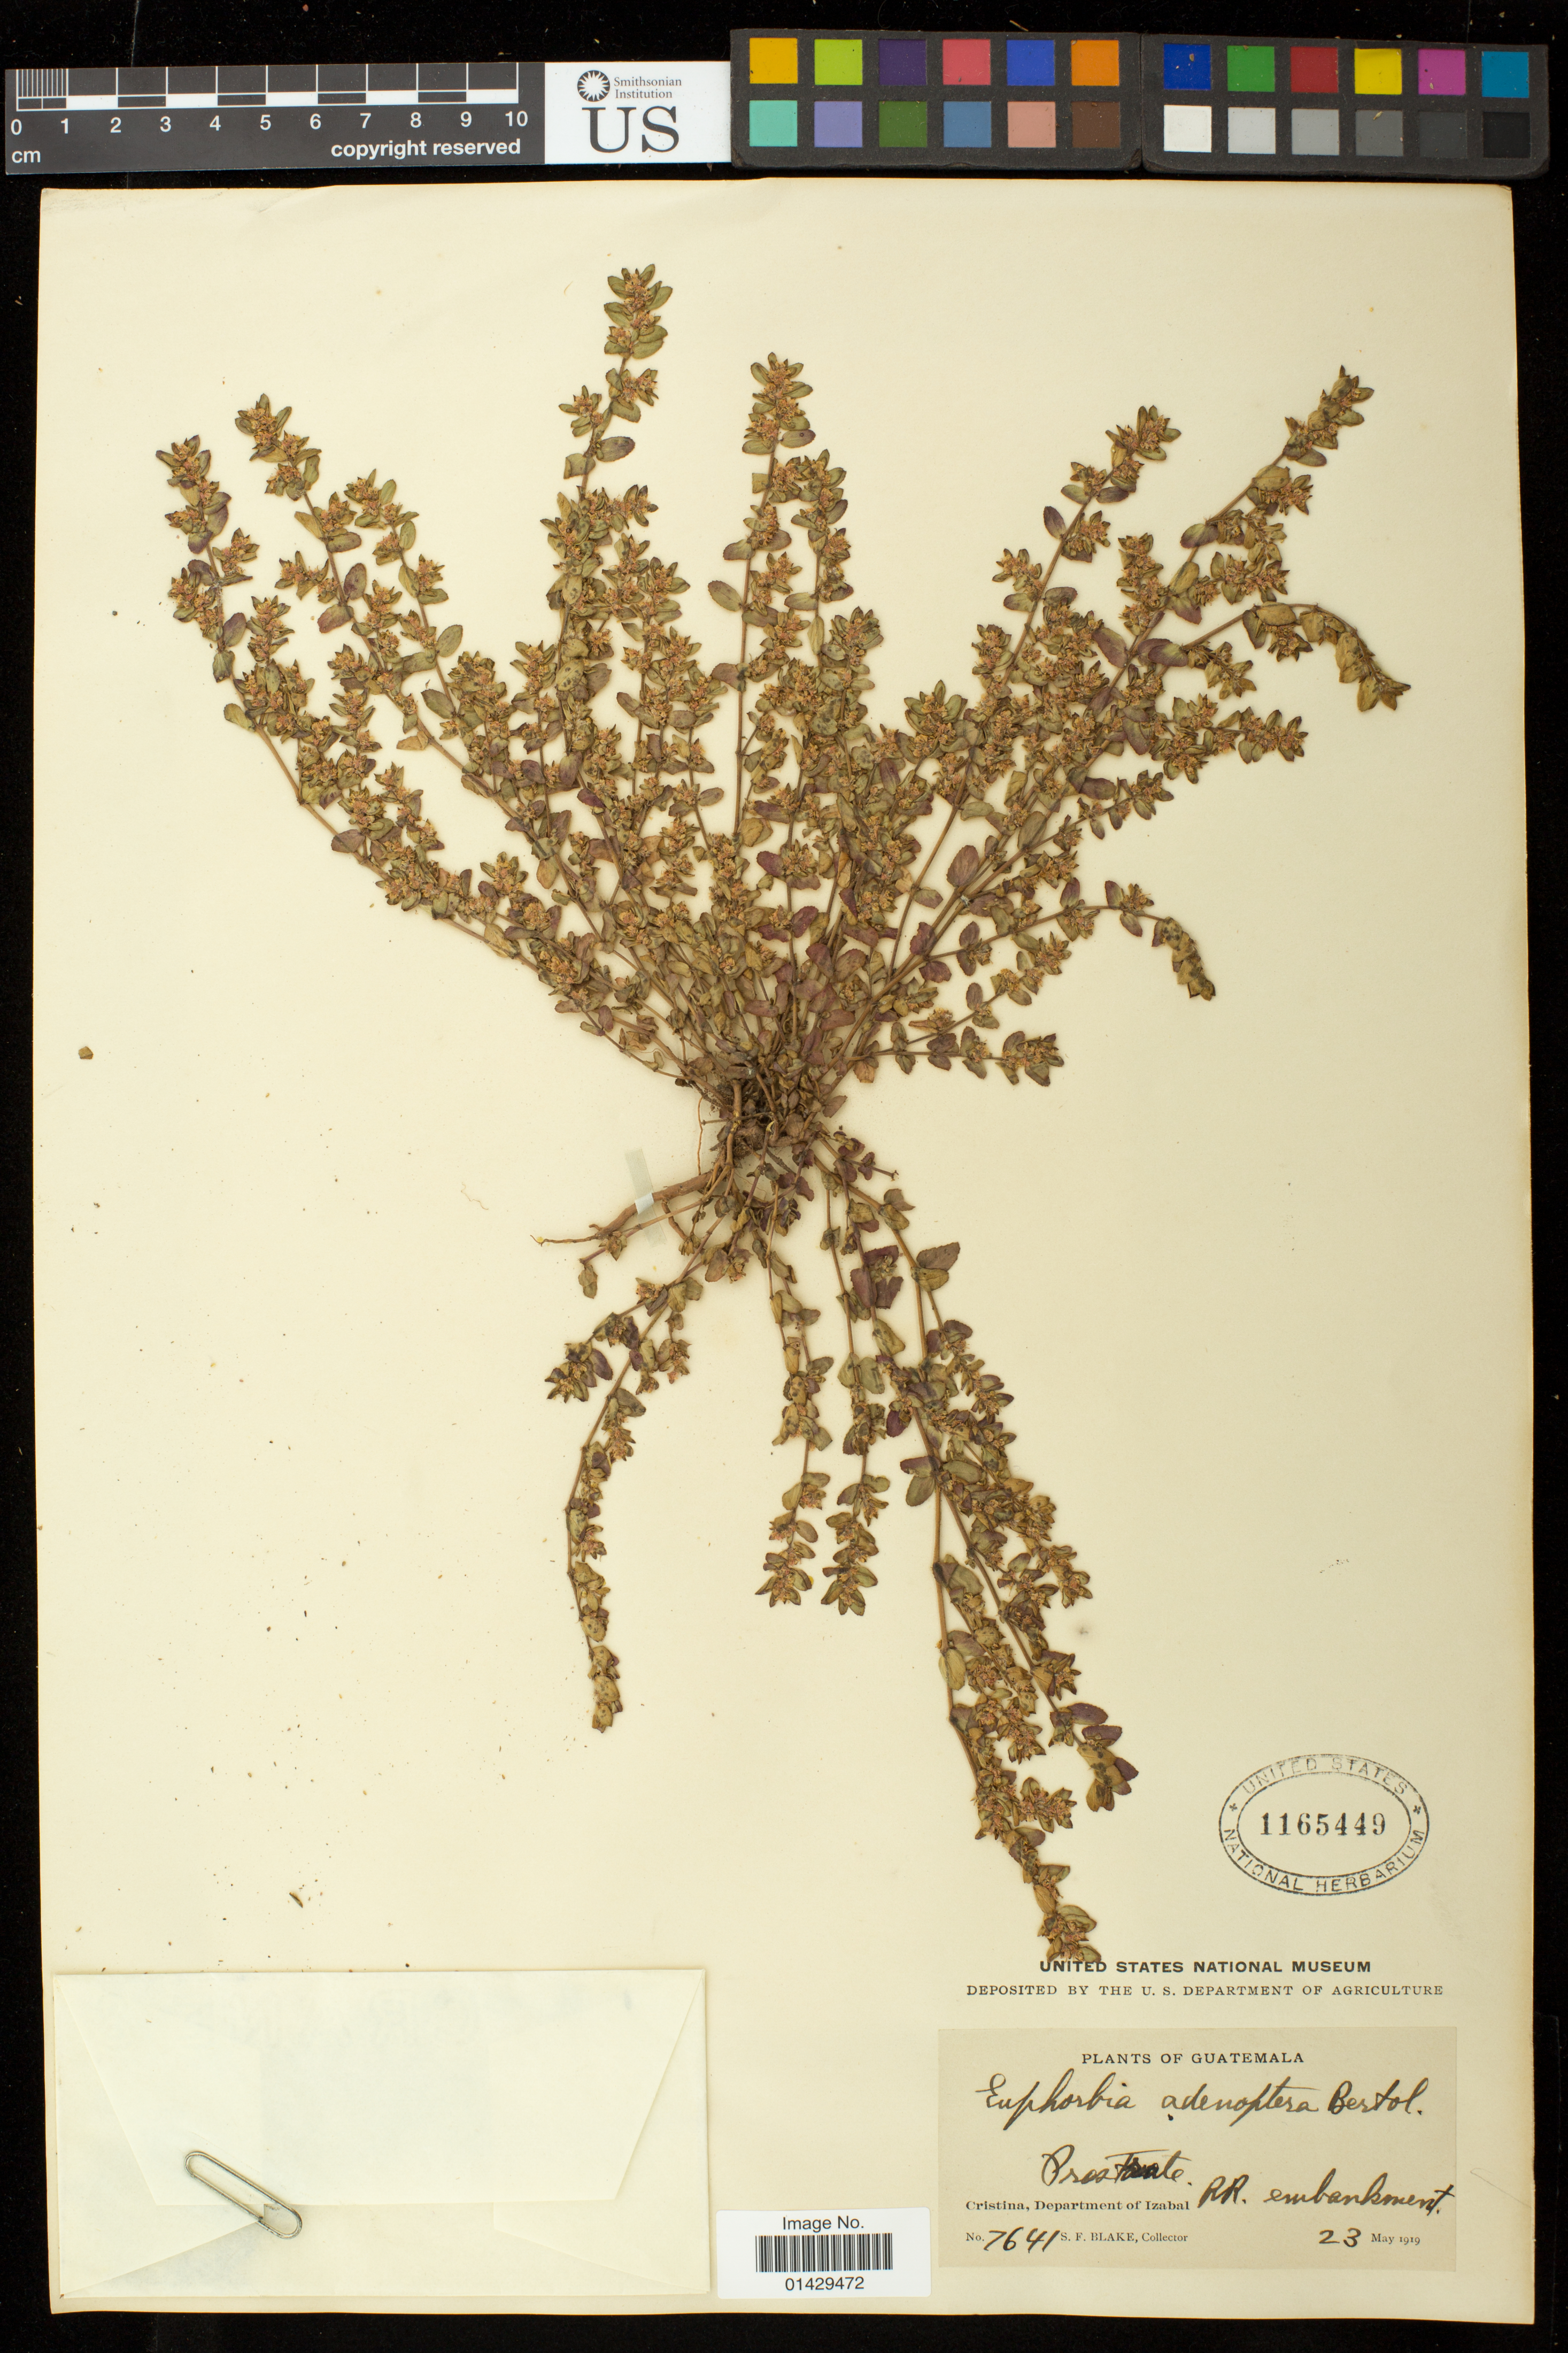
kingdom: Plantae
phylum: Tracheophyta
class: Magnoliopsida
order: Malpighiales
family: Euphorbiaceae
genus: Euphorbia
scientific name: Euphorbia densiflora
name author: (Klotzsch & Garcke) Klotzsch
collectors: S. Blake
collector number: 7641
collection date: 1919-05-23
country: Guatemala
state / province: Izabal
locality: Cristina. RR. embankment.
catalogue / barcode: US 1165449